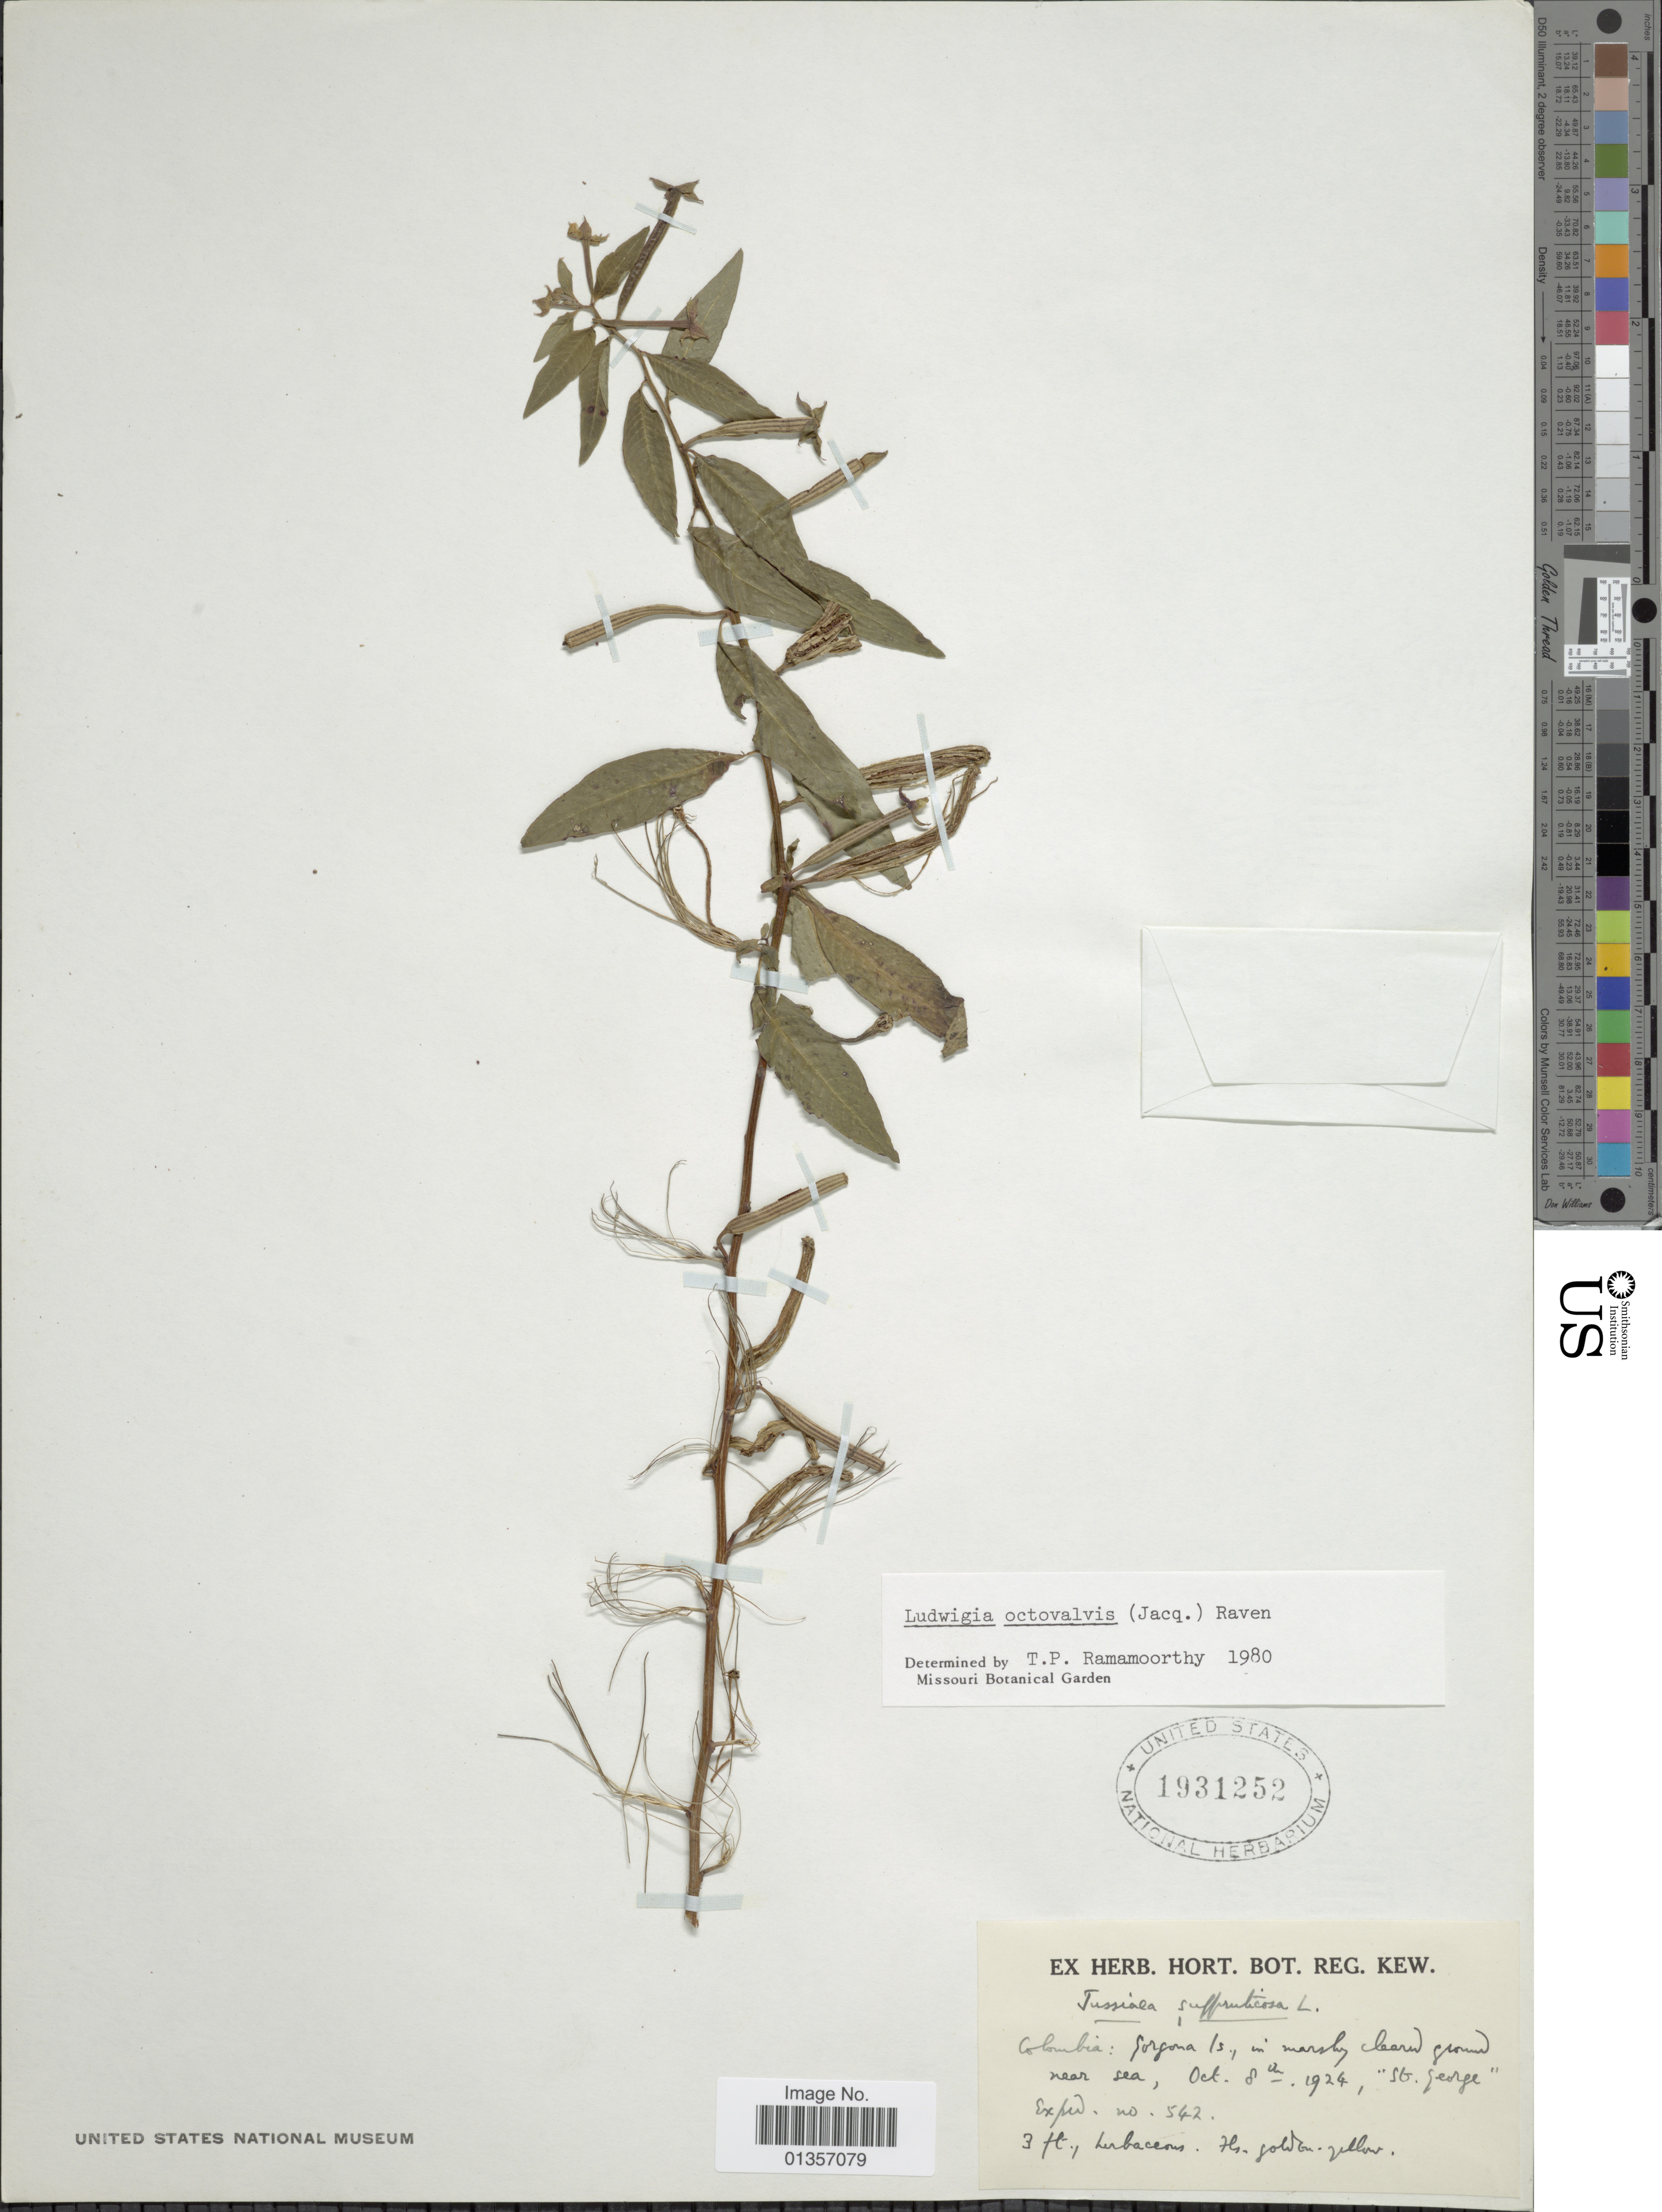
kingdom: Plantae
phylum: Tracheophyta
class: Magnoliopsida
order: Myrtales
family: Onagraceae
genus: Ludwigia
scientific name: Ludwigia octovalvis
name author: (Jacq.) P.H. Raven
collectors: ex herb. Hort. Reg. Kew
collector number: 542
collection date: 1924-10-08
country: Colombia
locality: Gorgona Is., in marshy cleared ground near sea, "St. George"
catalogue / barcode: US 1931252